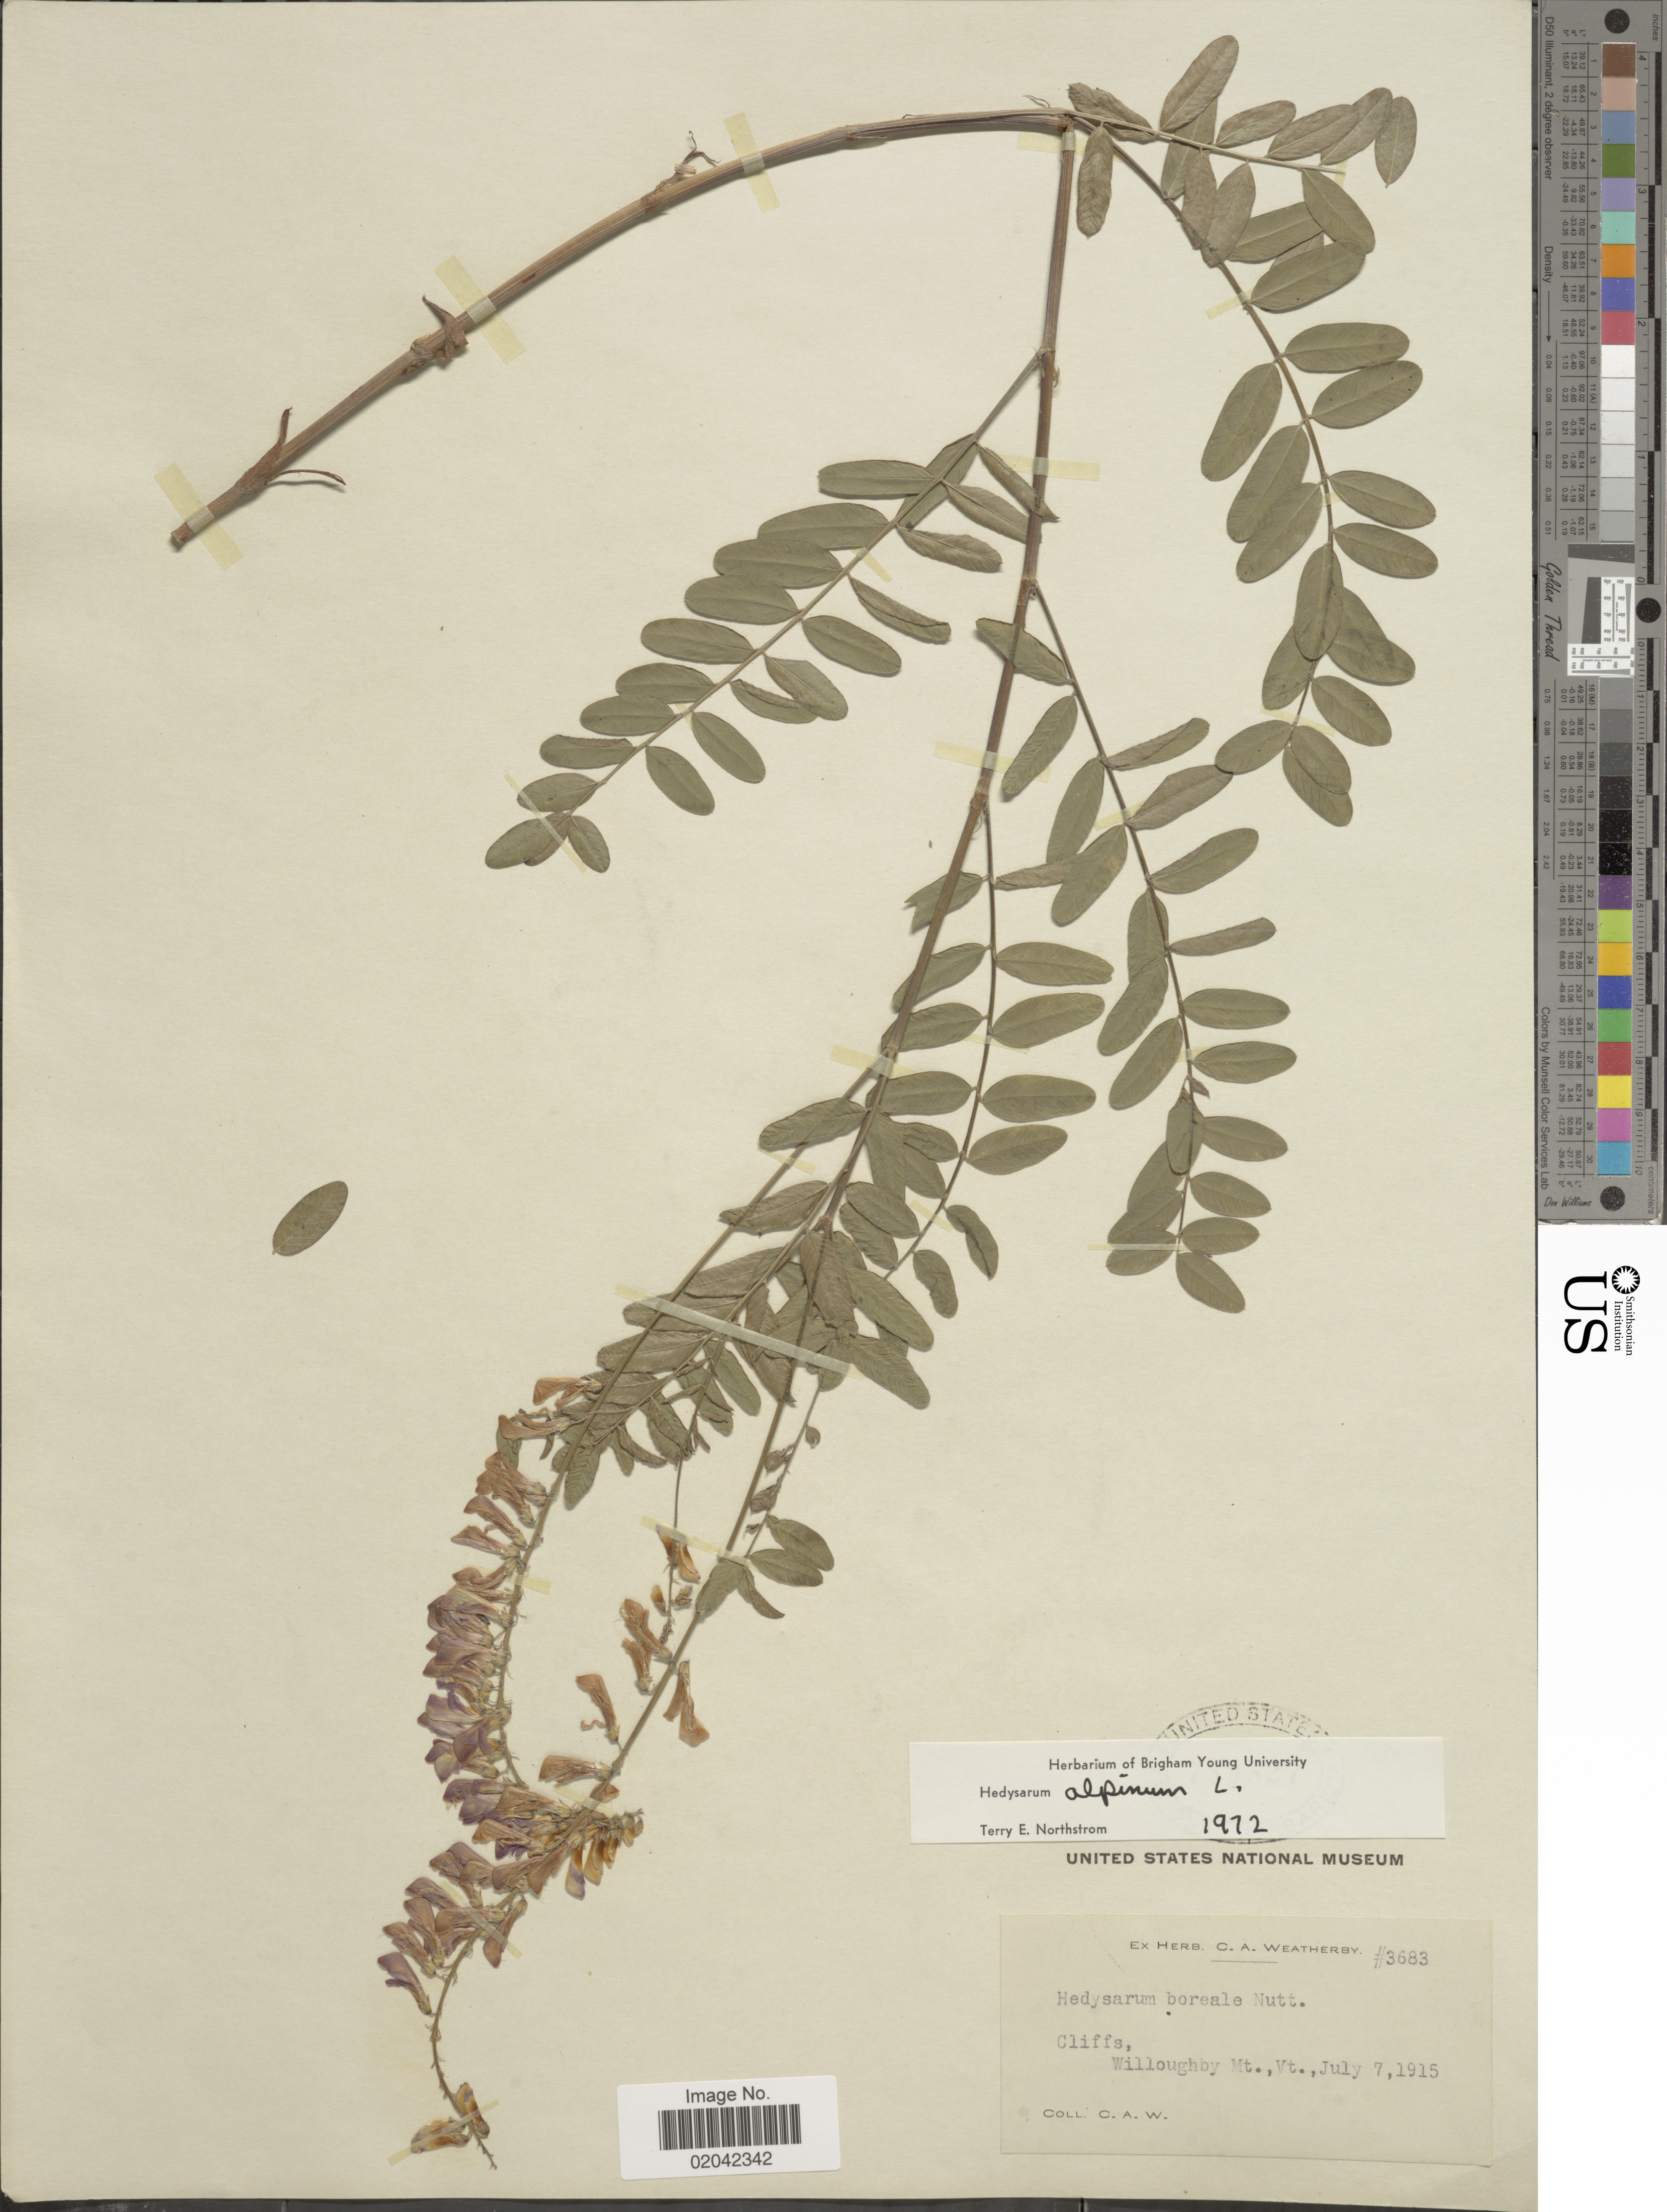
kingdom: Plantae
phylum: Tracheophyta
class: Magnoliopsida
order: Fabales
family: Fabaceae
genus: Hedysarum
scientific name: Hedysarum alpinum var. americanum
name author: Michx. ex Pursh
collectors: C. A. Weatherby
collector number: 3683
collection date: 1915-07-07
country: United States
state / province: Vermont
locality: Willoughby Mt., Vt.